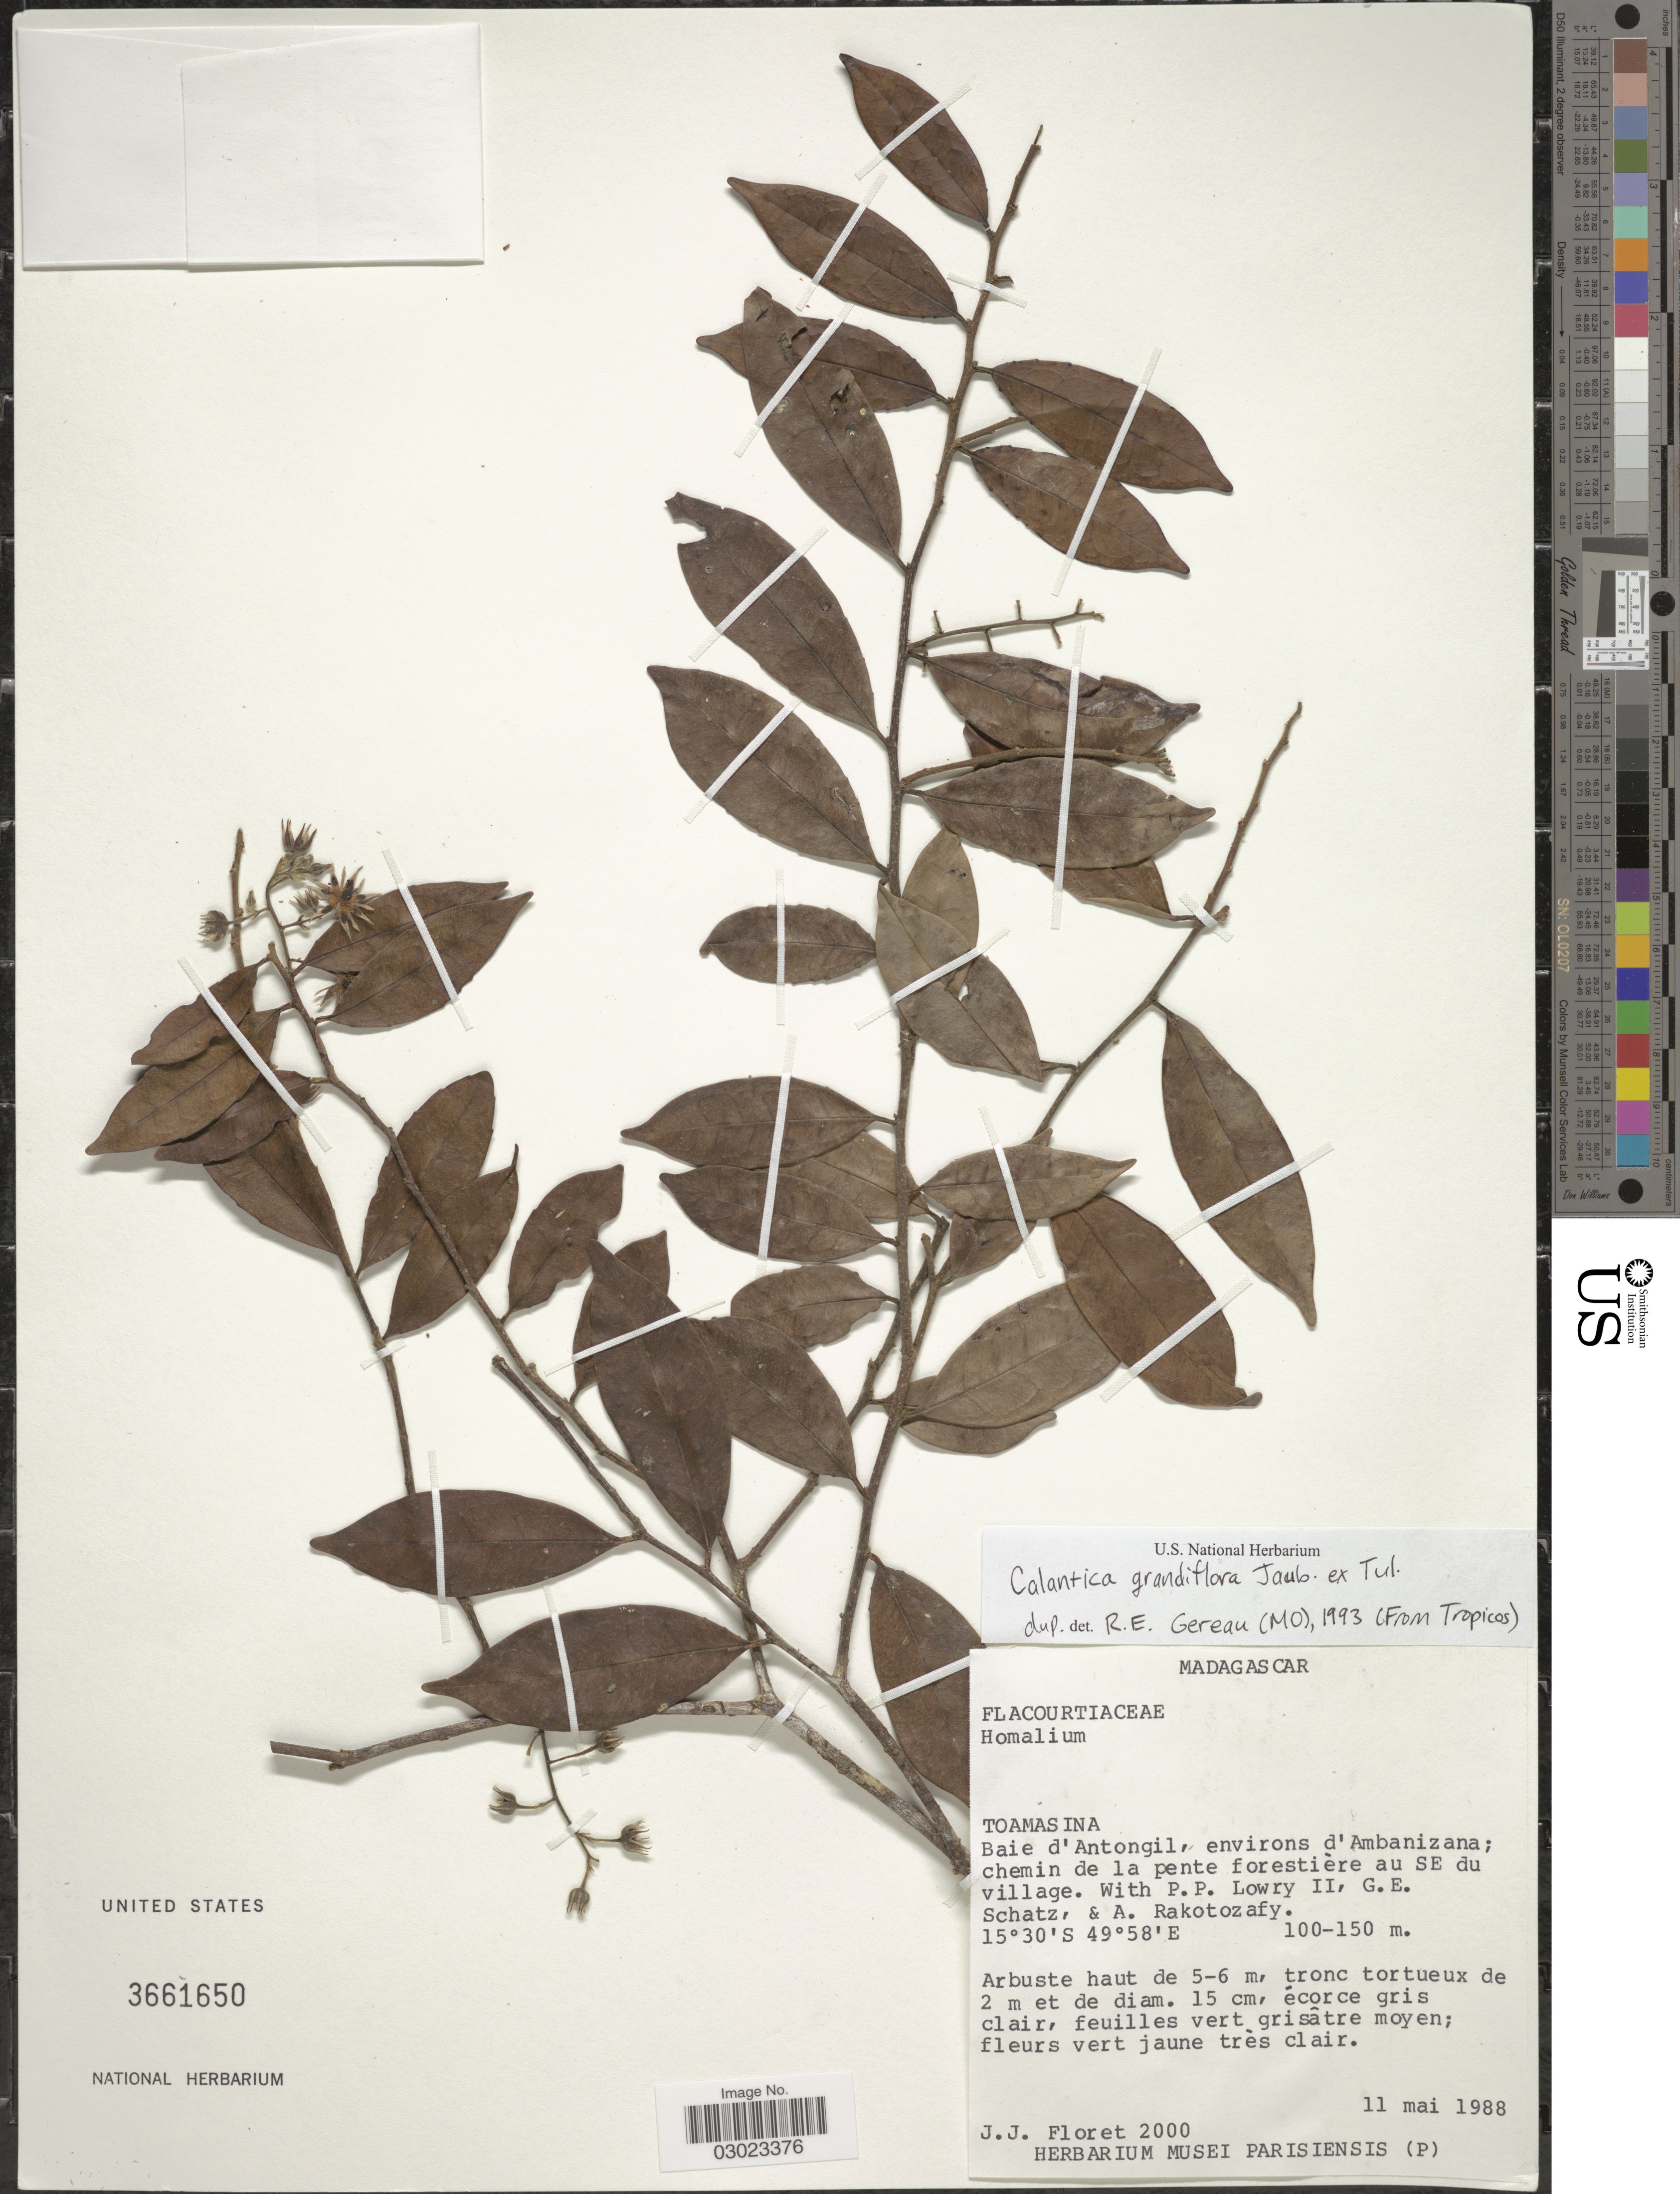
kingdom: Plantae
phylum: Tracheophyta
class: Magnoliopsida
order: Malpighiales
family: Salicaceae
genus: Calantica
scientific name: Calantica grandiflora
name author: Jaub. ex Tul.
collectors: J. Floret, P. P. Lowry, G. Schatz & A. Rakotozafy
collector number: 2000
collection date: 1988-05-11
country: Madagascar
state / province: Analanjirofo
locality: Baie d'Antongil, environs d'Ambanizana; chemin de la pente forestière au SE du village.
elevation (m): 100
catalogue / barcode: US 3661650